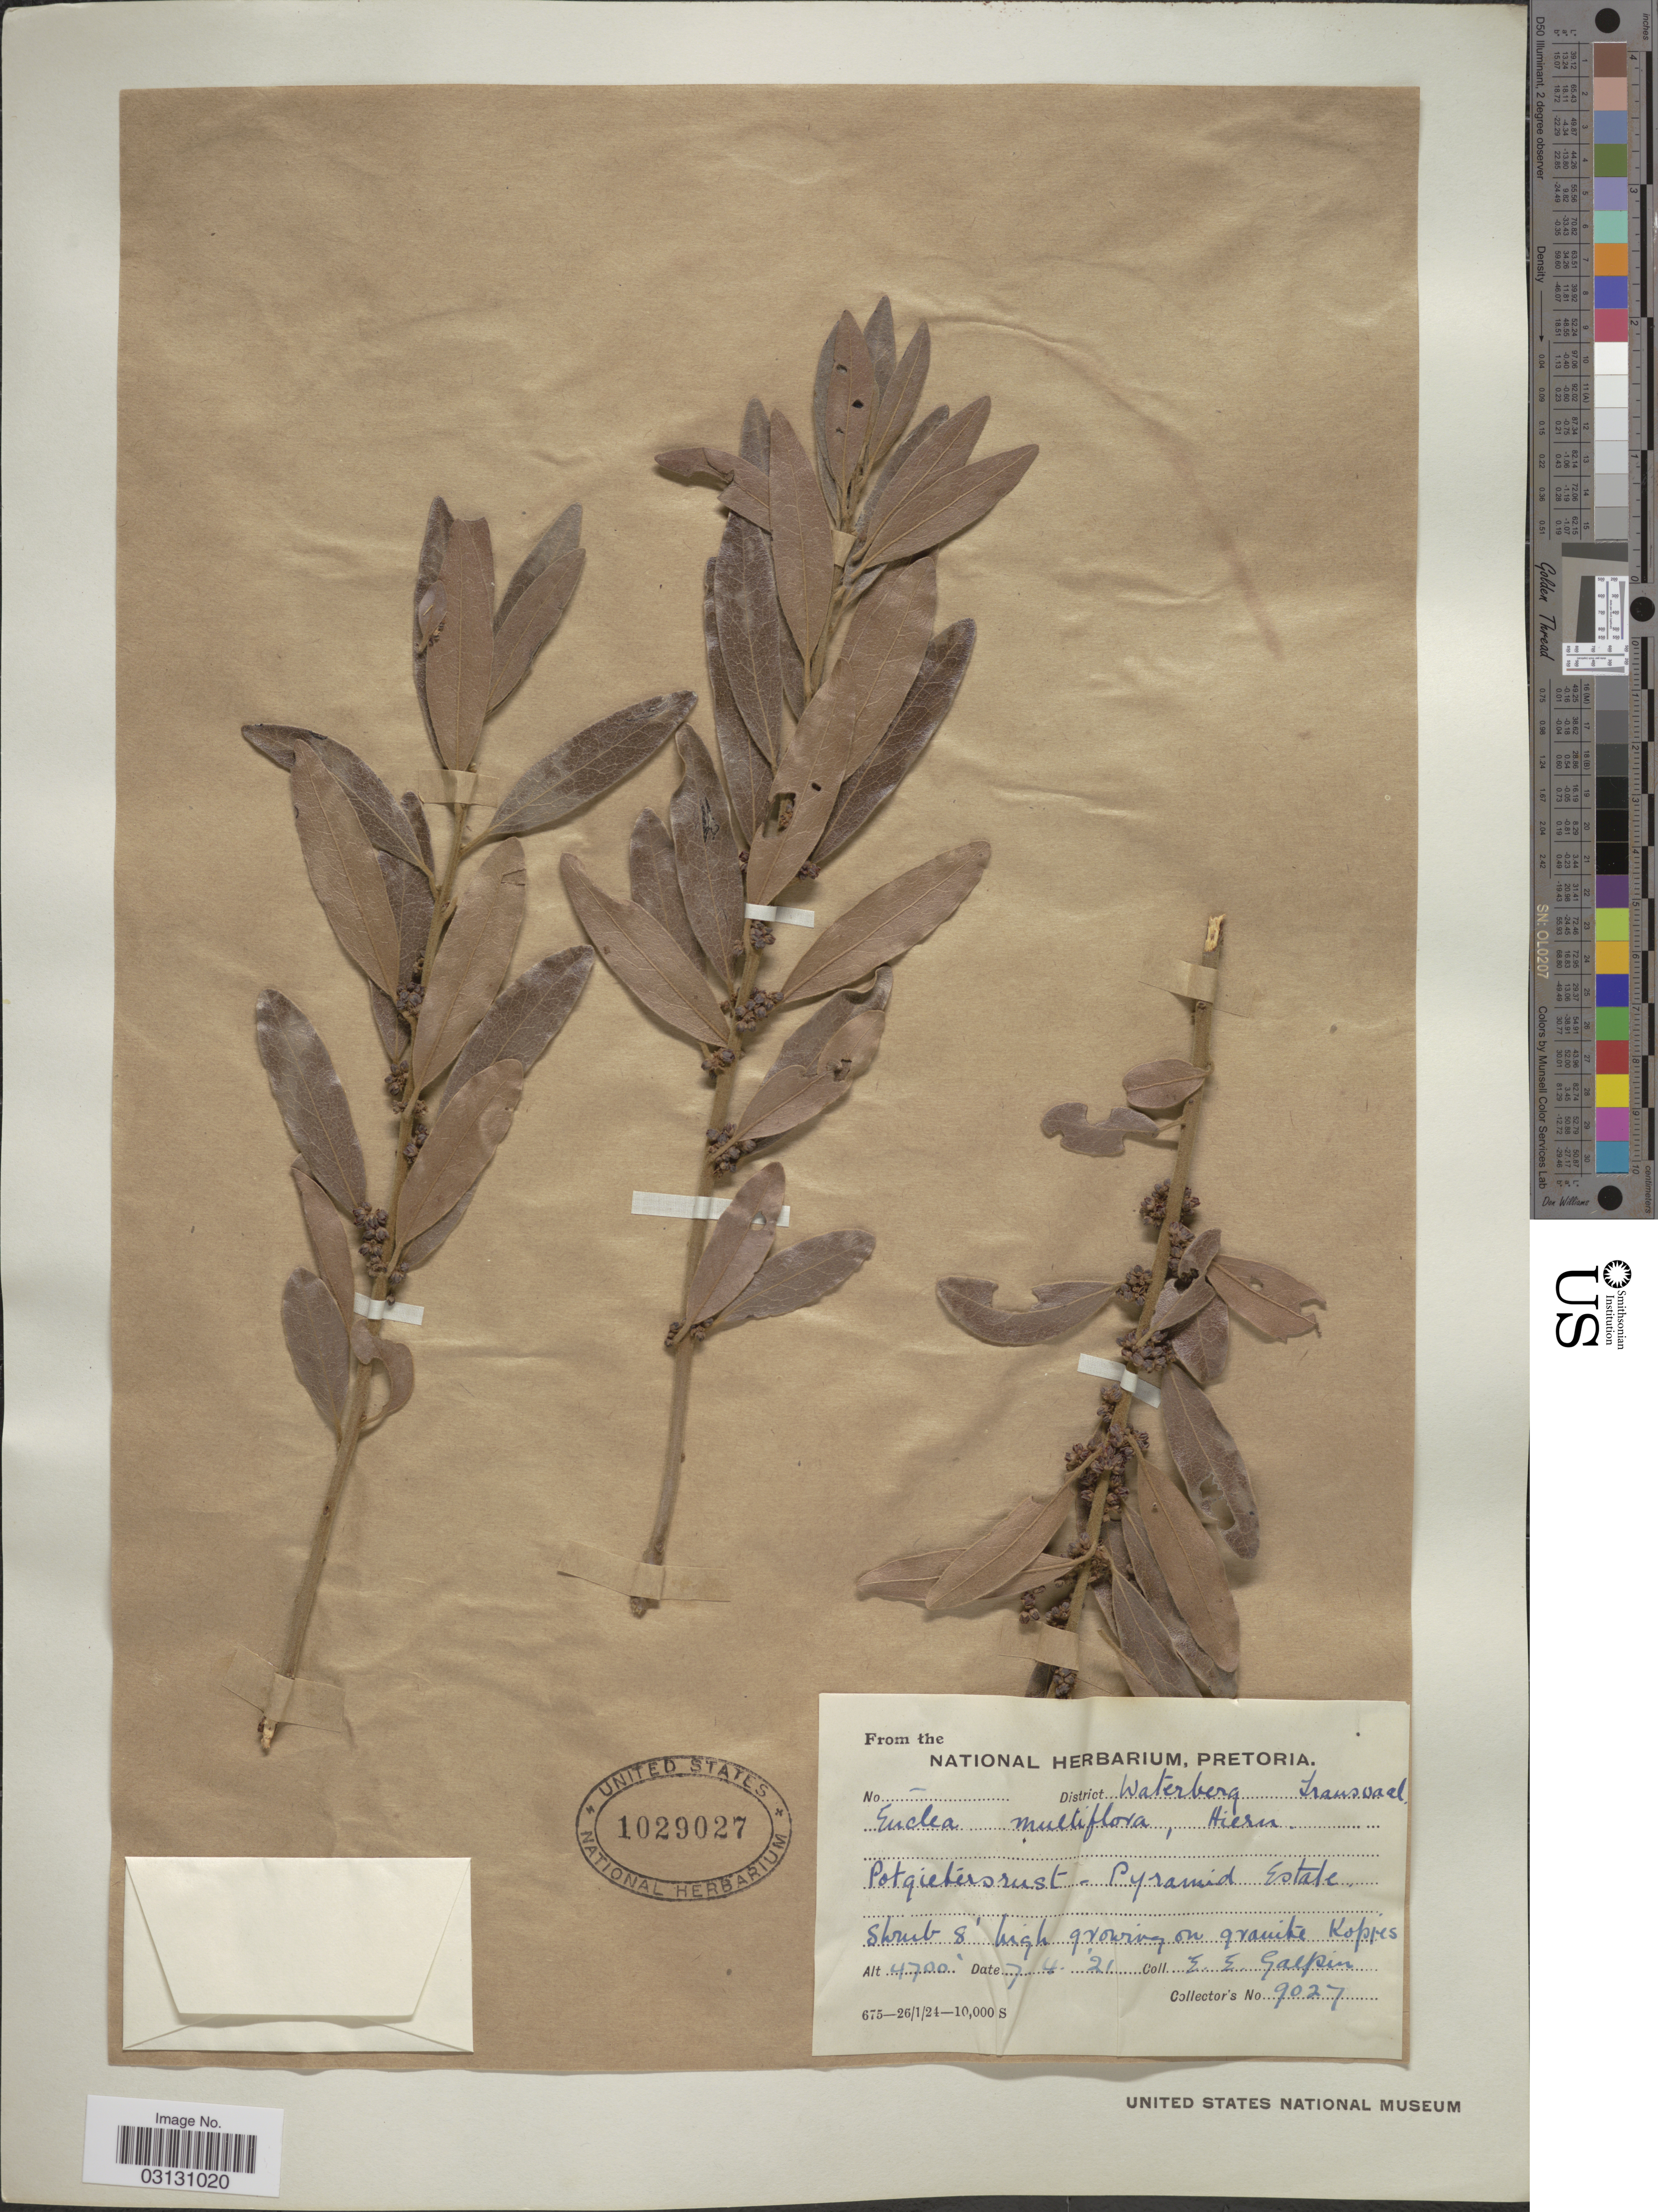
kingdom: Plantae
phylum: Tracheophyta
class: Magnoliopsida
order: Ericales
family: Ebenaceae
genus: Euclea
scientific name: Euclea multiflora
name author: Hiern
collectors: E. Galpin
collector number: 9027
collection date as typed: Transcribed d/m/y: 7/4/21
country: South Africa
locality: District Waterberg. Transvaal. Potgietersrust - Pyramid Estate.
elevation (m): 1433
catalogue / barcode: US 1029027